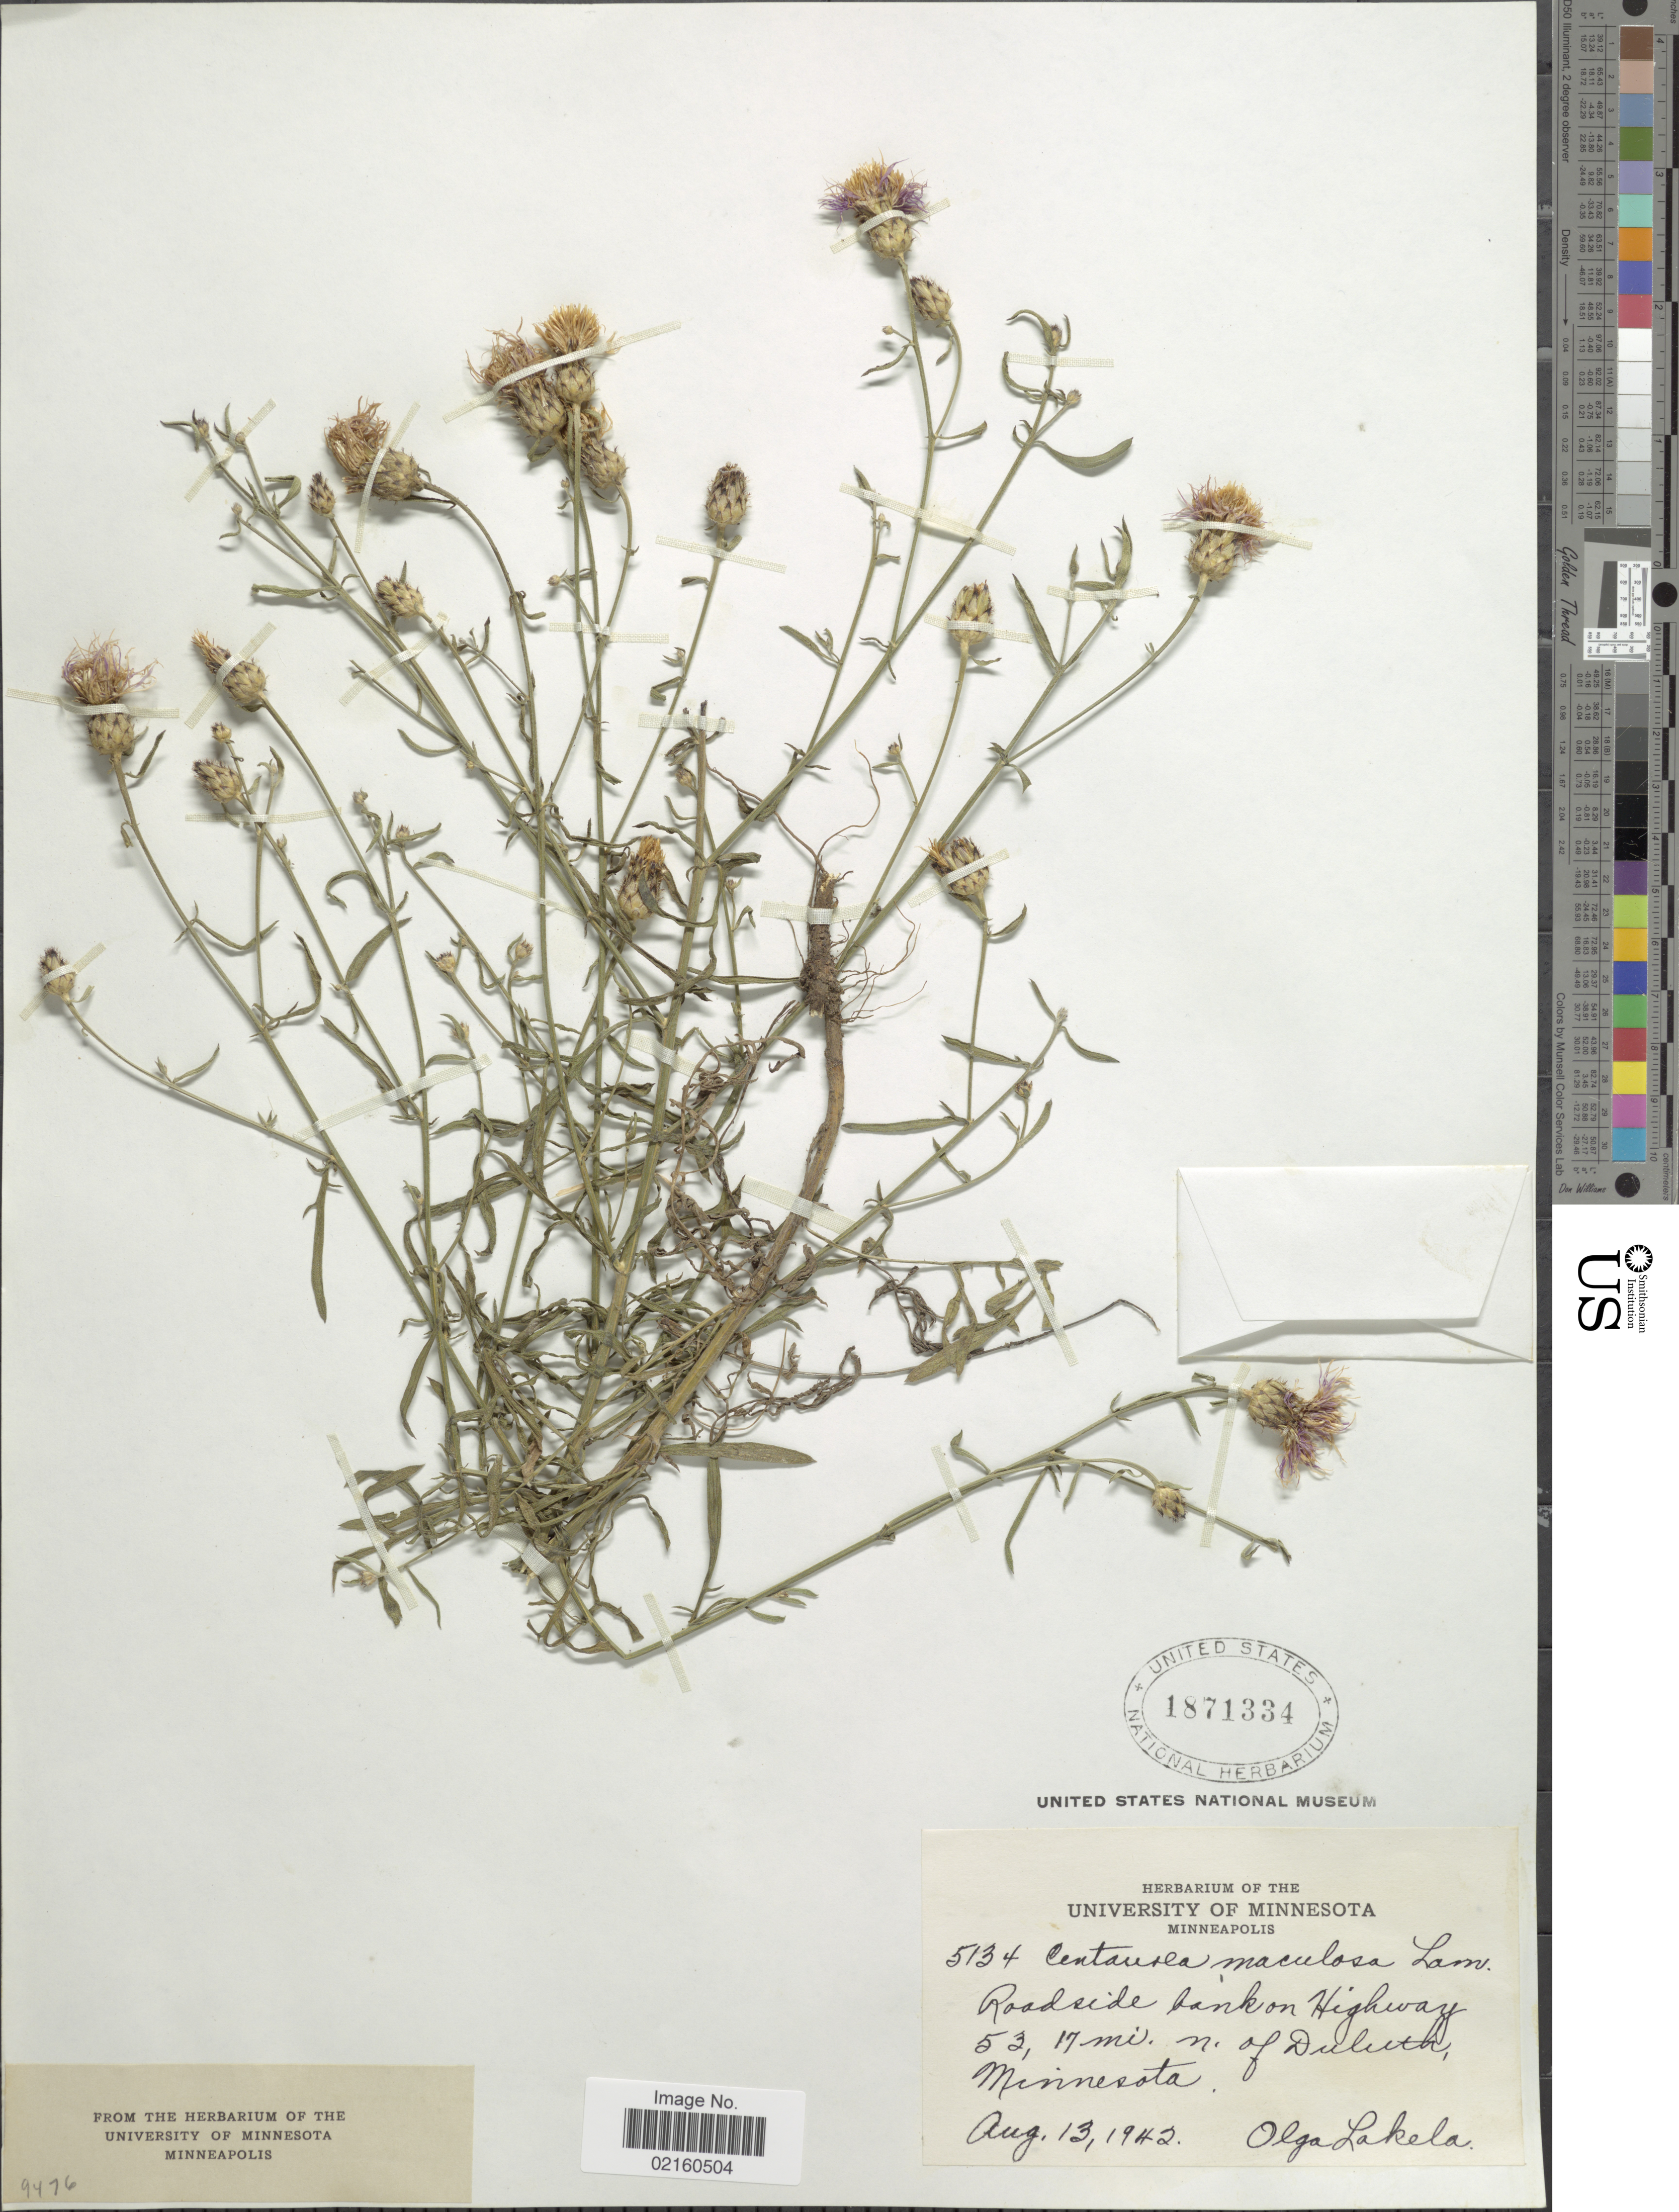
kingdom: Plantae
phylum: Tracheophyta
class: Magnoliopsida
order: Asterales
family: Asteraceae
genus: Centaurea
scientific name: Centaurea stoebe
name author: L.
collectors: O. K. Lakela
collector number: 5134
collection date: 1942-08-13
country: United States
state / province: Minnesota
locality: Highway 53, 17 mi N of Duluth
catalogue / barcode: US 1871334